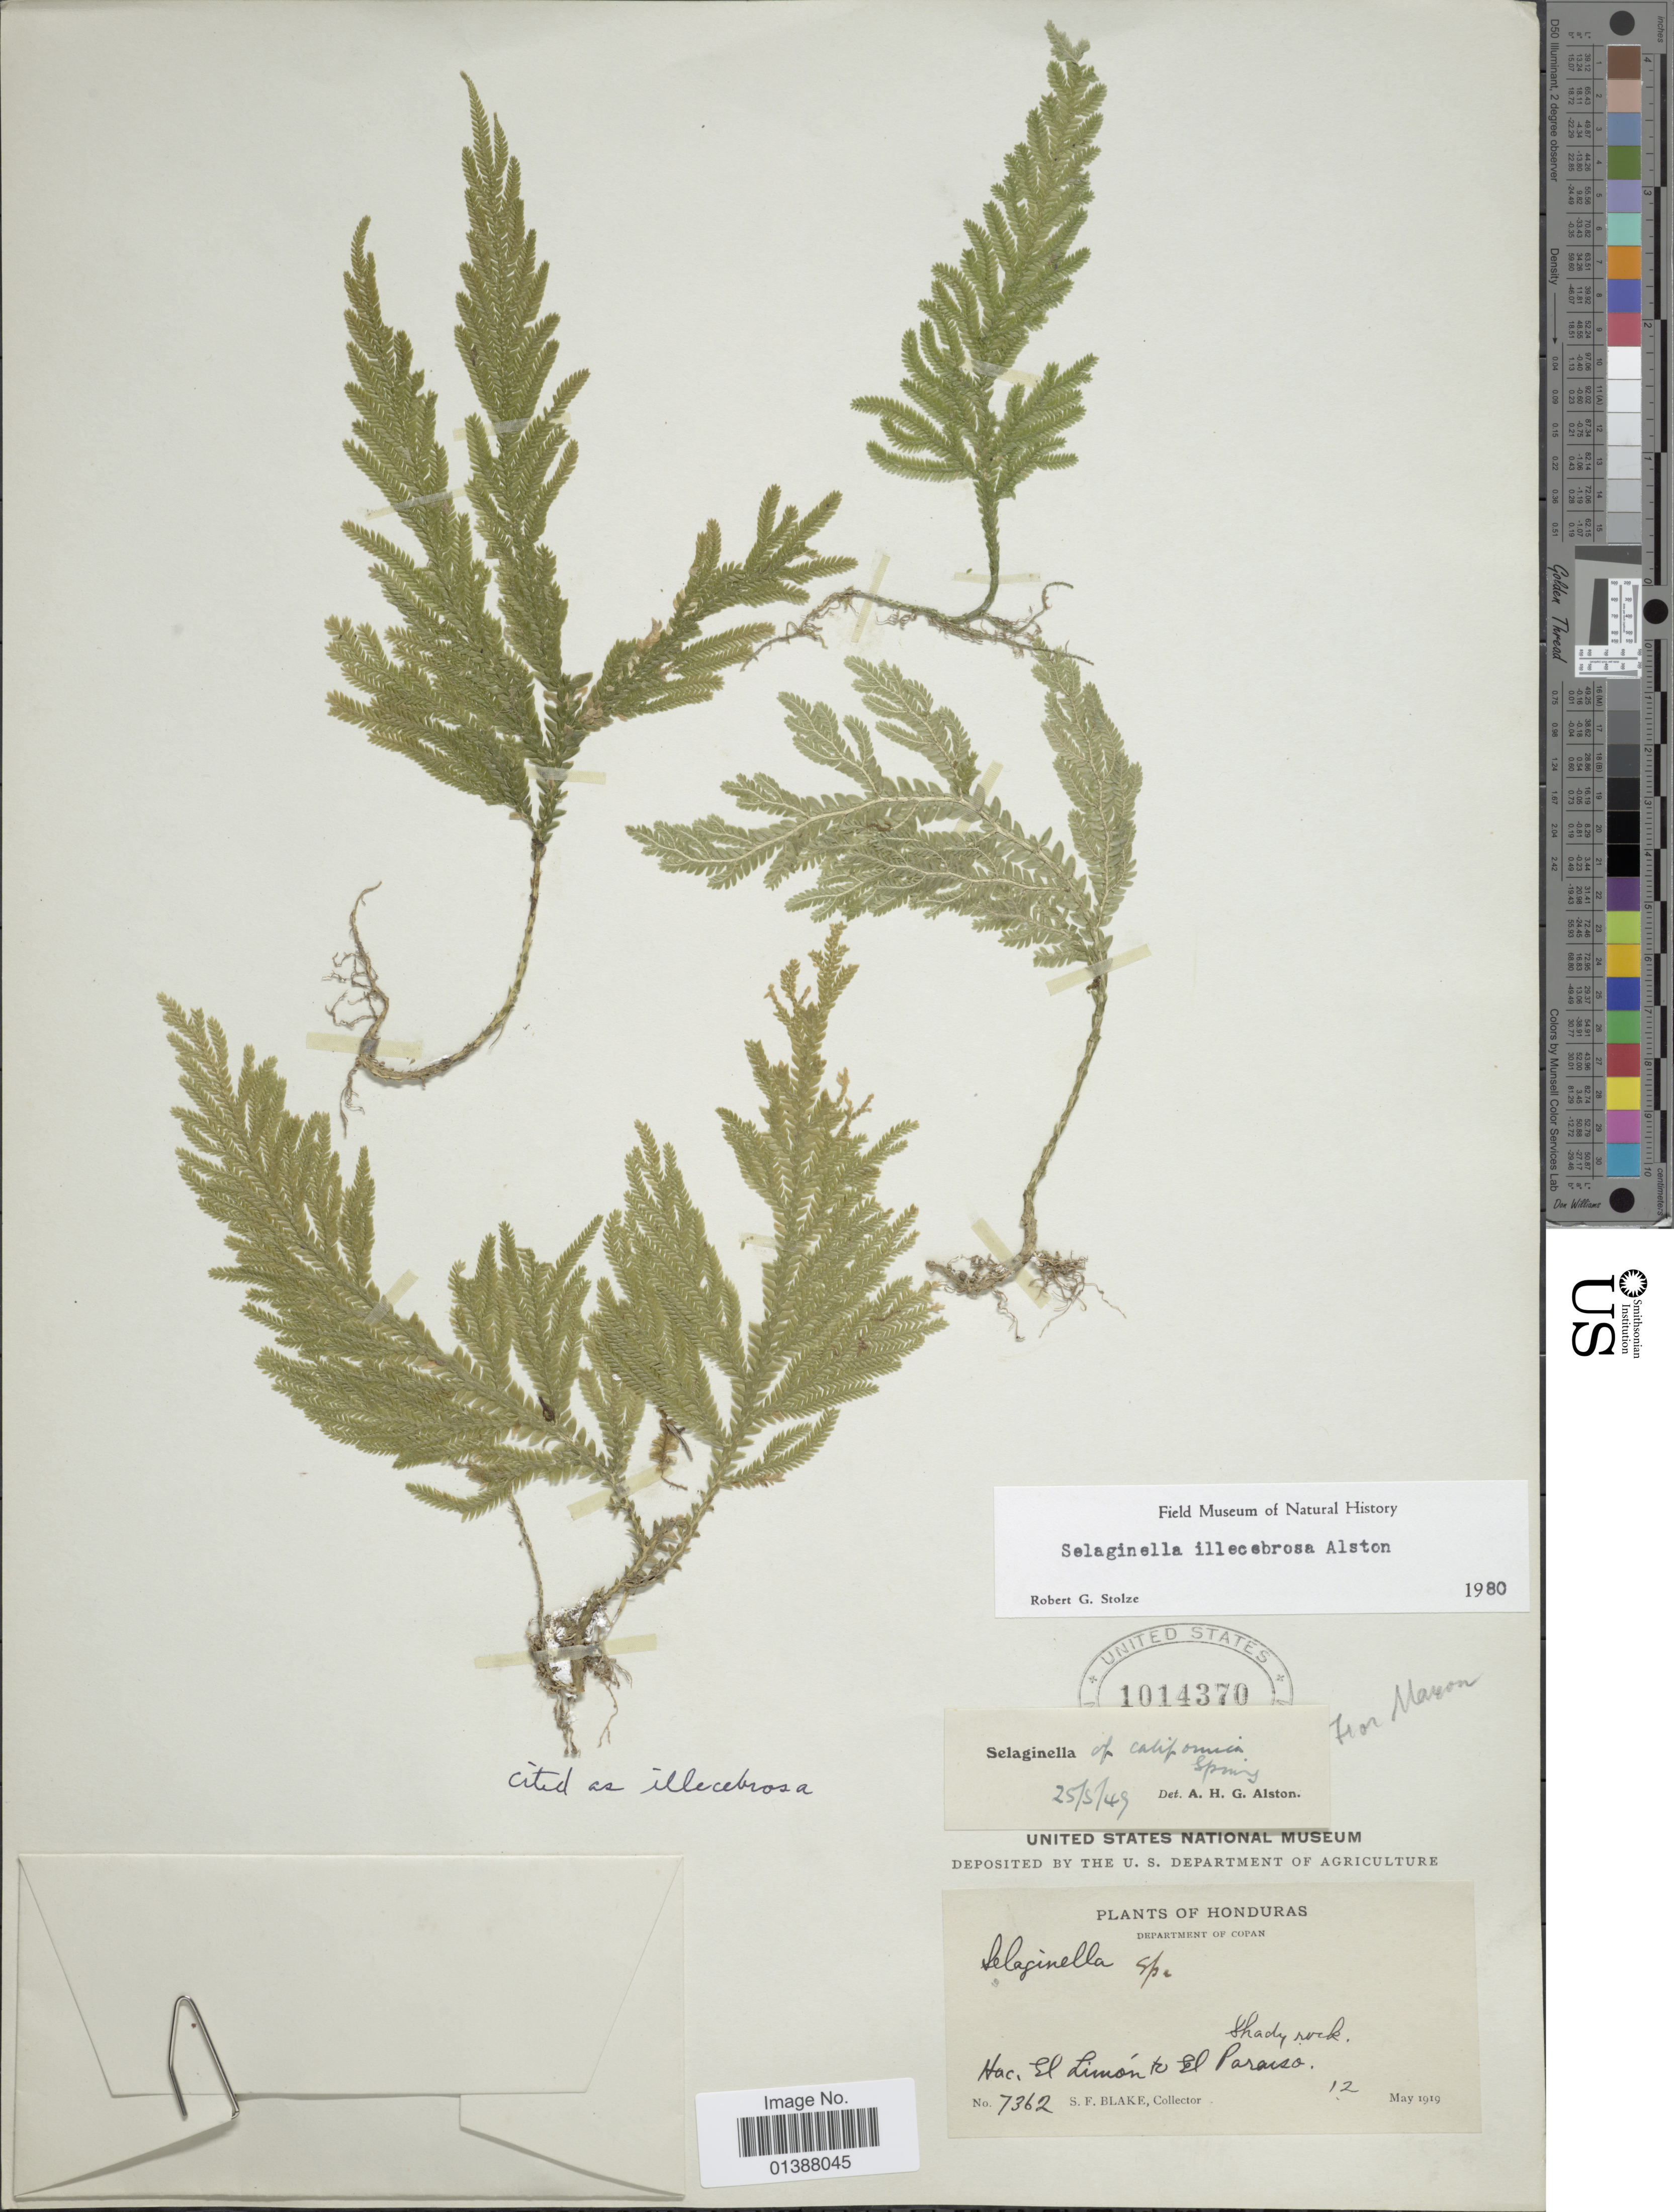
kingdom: Plantae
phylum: Tracheophyta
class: Lycopodiopsida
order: Selaginellales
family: Selaginellaceae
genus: Selaginella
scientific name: Selaginella illecebrosa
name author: Alston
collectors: S. Blake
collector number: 7362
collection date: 1919-05-12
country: Honduras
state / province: Copán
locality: Department of Copan, Hac El Limón to El Paraiso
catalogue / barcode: US 1014370